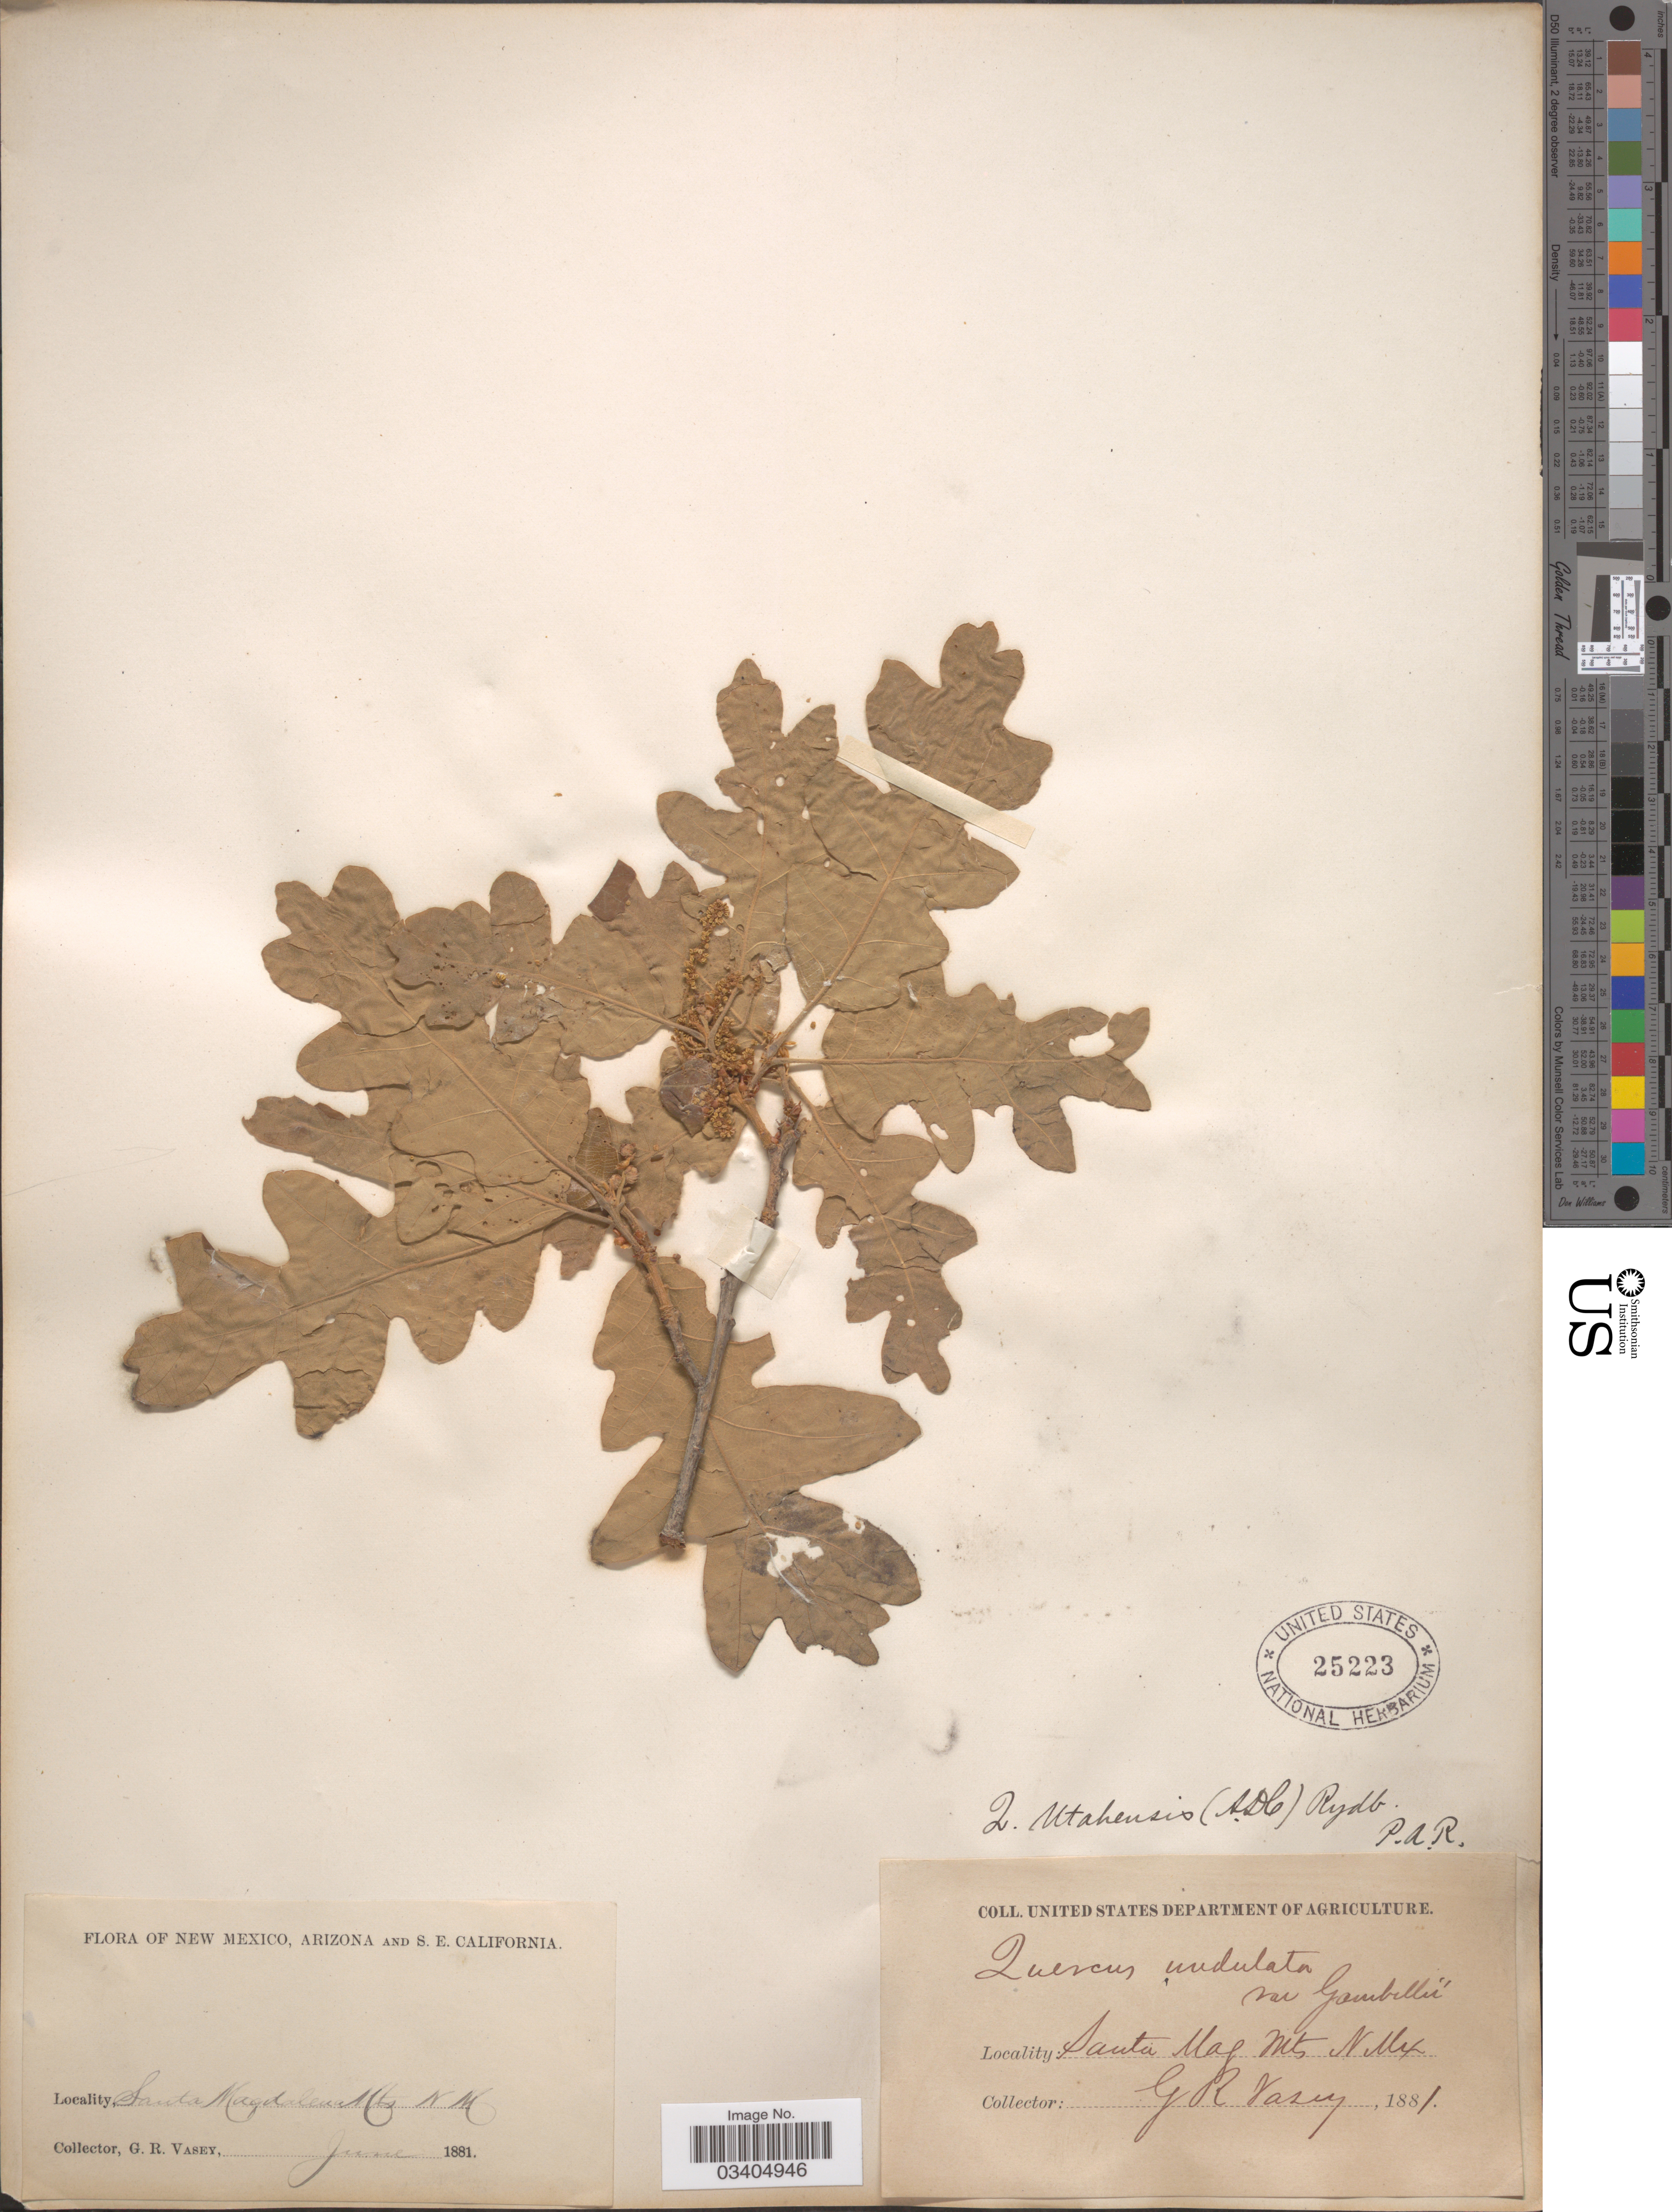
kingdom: Plantae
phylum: Tracheophyta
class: Magnoliopsida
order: Fagales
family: Fagaceae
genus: Quercus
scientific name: Quercus gambelii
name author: Nutt.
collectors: G. R. Vasey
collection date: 1881-06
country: United States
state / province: New Mexico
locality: Santa Magdalena Mts.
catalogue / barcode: US 25223